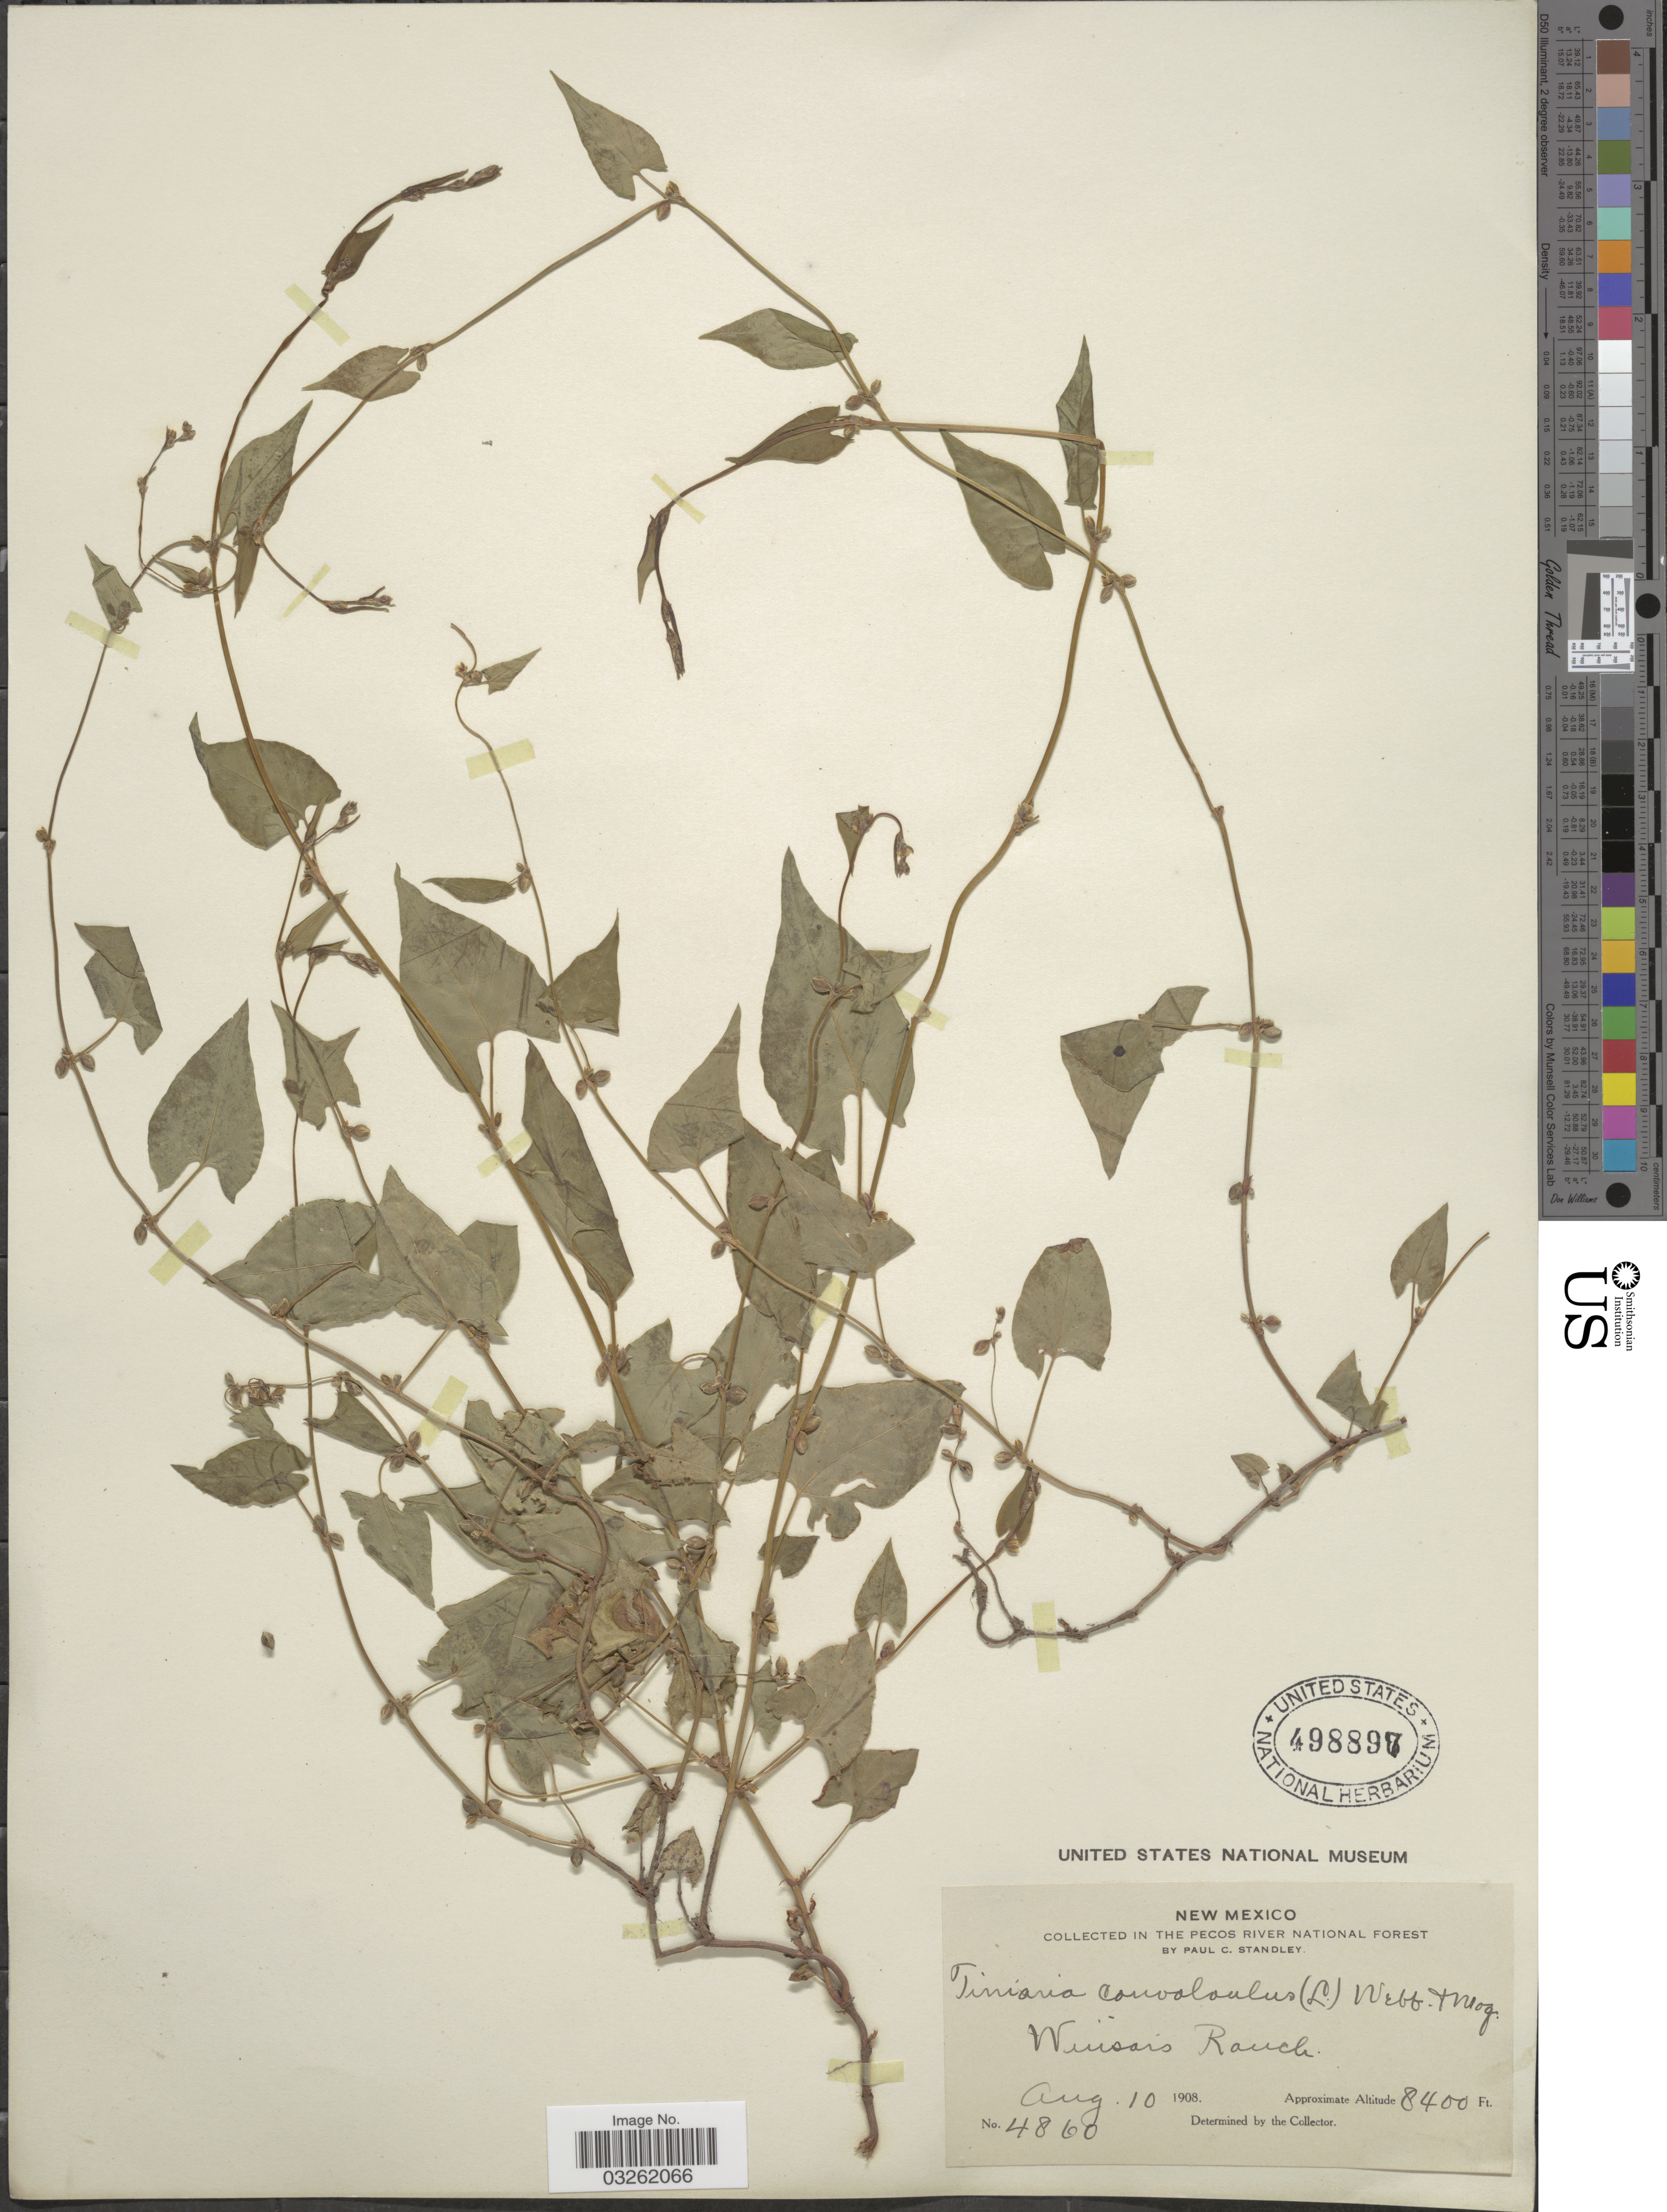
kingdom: Plantae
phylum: Tracheophyta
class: Magnoliopsida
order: Caryophyllales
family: Polygonaceae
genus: Fallopia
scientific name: Fallopia convolvulus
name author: (L.) Á. Löve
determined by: Strong, M. T., (US), Smithsonian Institution - National Museum of Natural History (UNITED STATES)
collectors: P. C. Standley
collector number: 4860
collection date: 1908-08-10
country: United States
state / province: New Mexico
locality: The Pecos River National Forest. Winsor's Ranch.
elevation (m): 2560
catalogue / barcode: US 498897